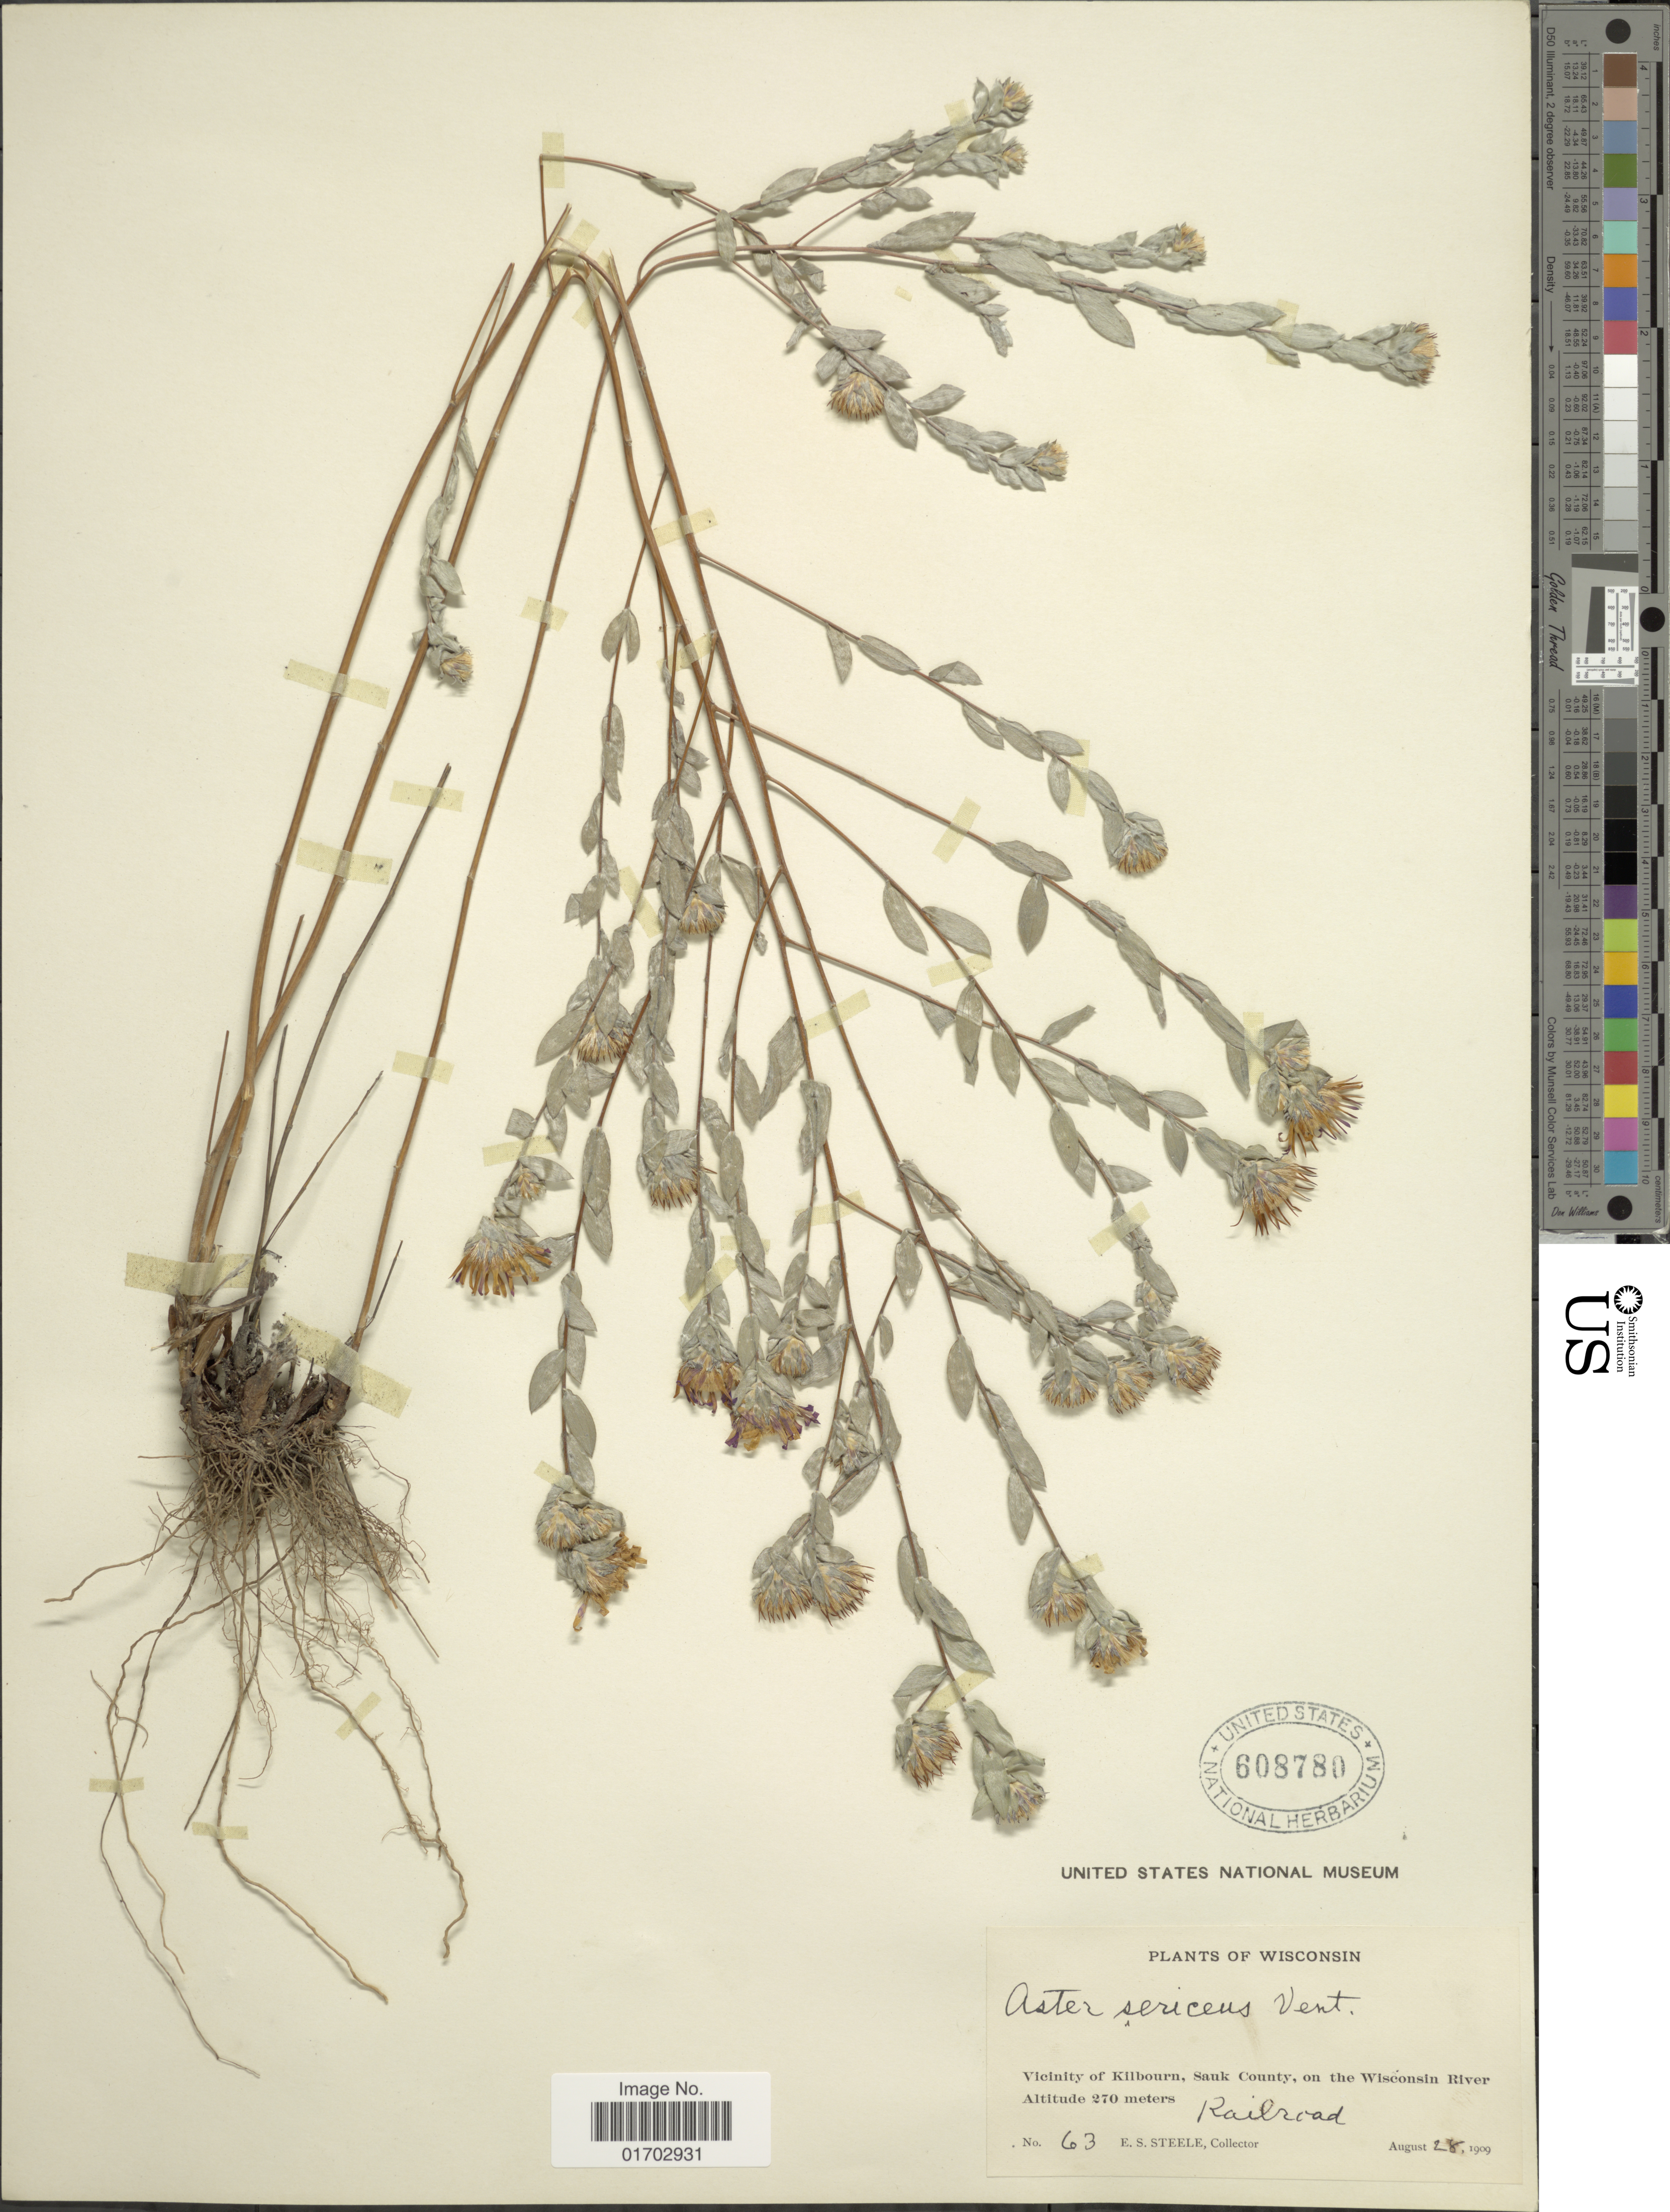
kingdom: Plantae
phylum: Tracheophyta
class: Magnoliopsida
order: Asterales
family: Asteraceae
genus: Symphyotrichum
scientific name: Symphyotrichum sericeum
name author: (Vent.) G.L. Nesom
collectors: E. Steele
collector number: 63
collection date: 1909-08-28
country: United States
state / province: Wisconsin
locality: Vicinity of Kilbourn, Sauk County, on the Wisconsin River.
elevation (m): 270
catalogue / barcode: US 608780